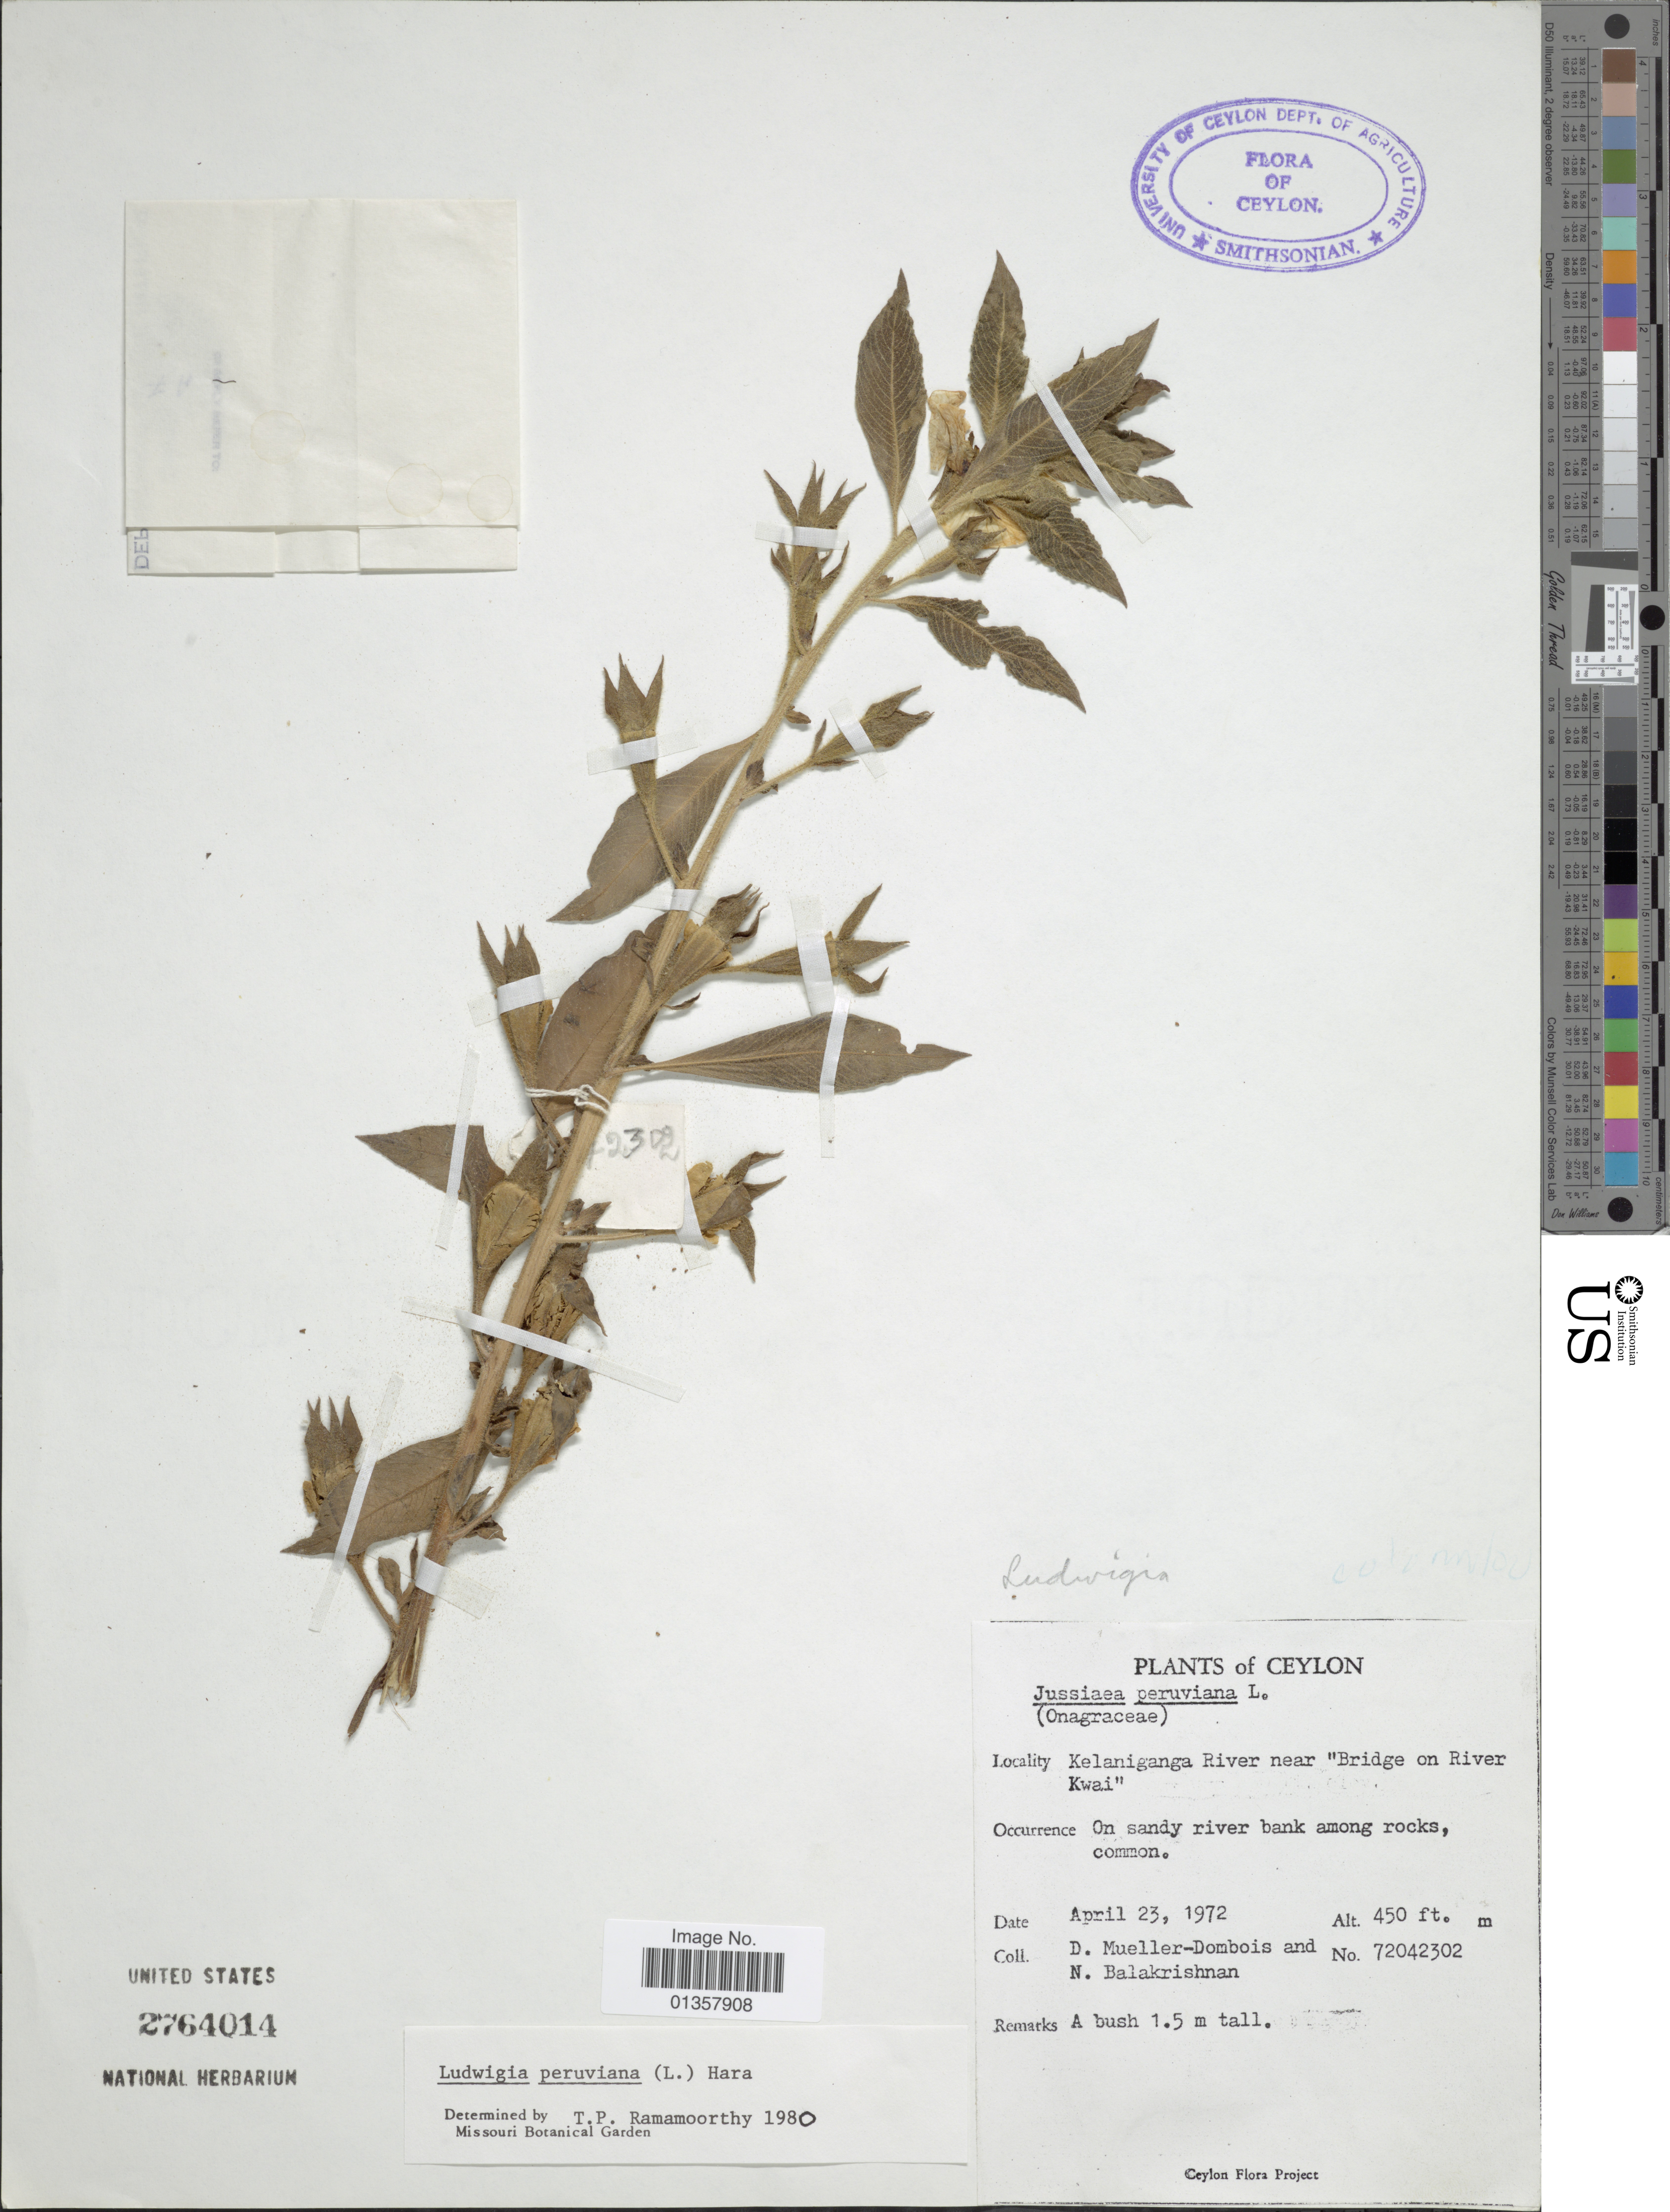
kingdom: Plantae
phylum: Tracheophyta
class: Magnoliopsida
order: Myrtales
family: Onagraceae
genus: Ludwigia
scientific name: Ludwigia peruviana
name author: (L.) H. Hara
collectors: D. Mueller-Dombois & N. Balakrishnan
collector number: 02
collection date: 1972-04-23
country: Sri Lanka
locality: Ceylon. Kelaniganga River near "Bridge on River Kwai"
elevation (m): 137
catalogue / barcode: US 2764014